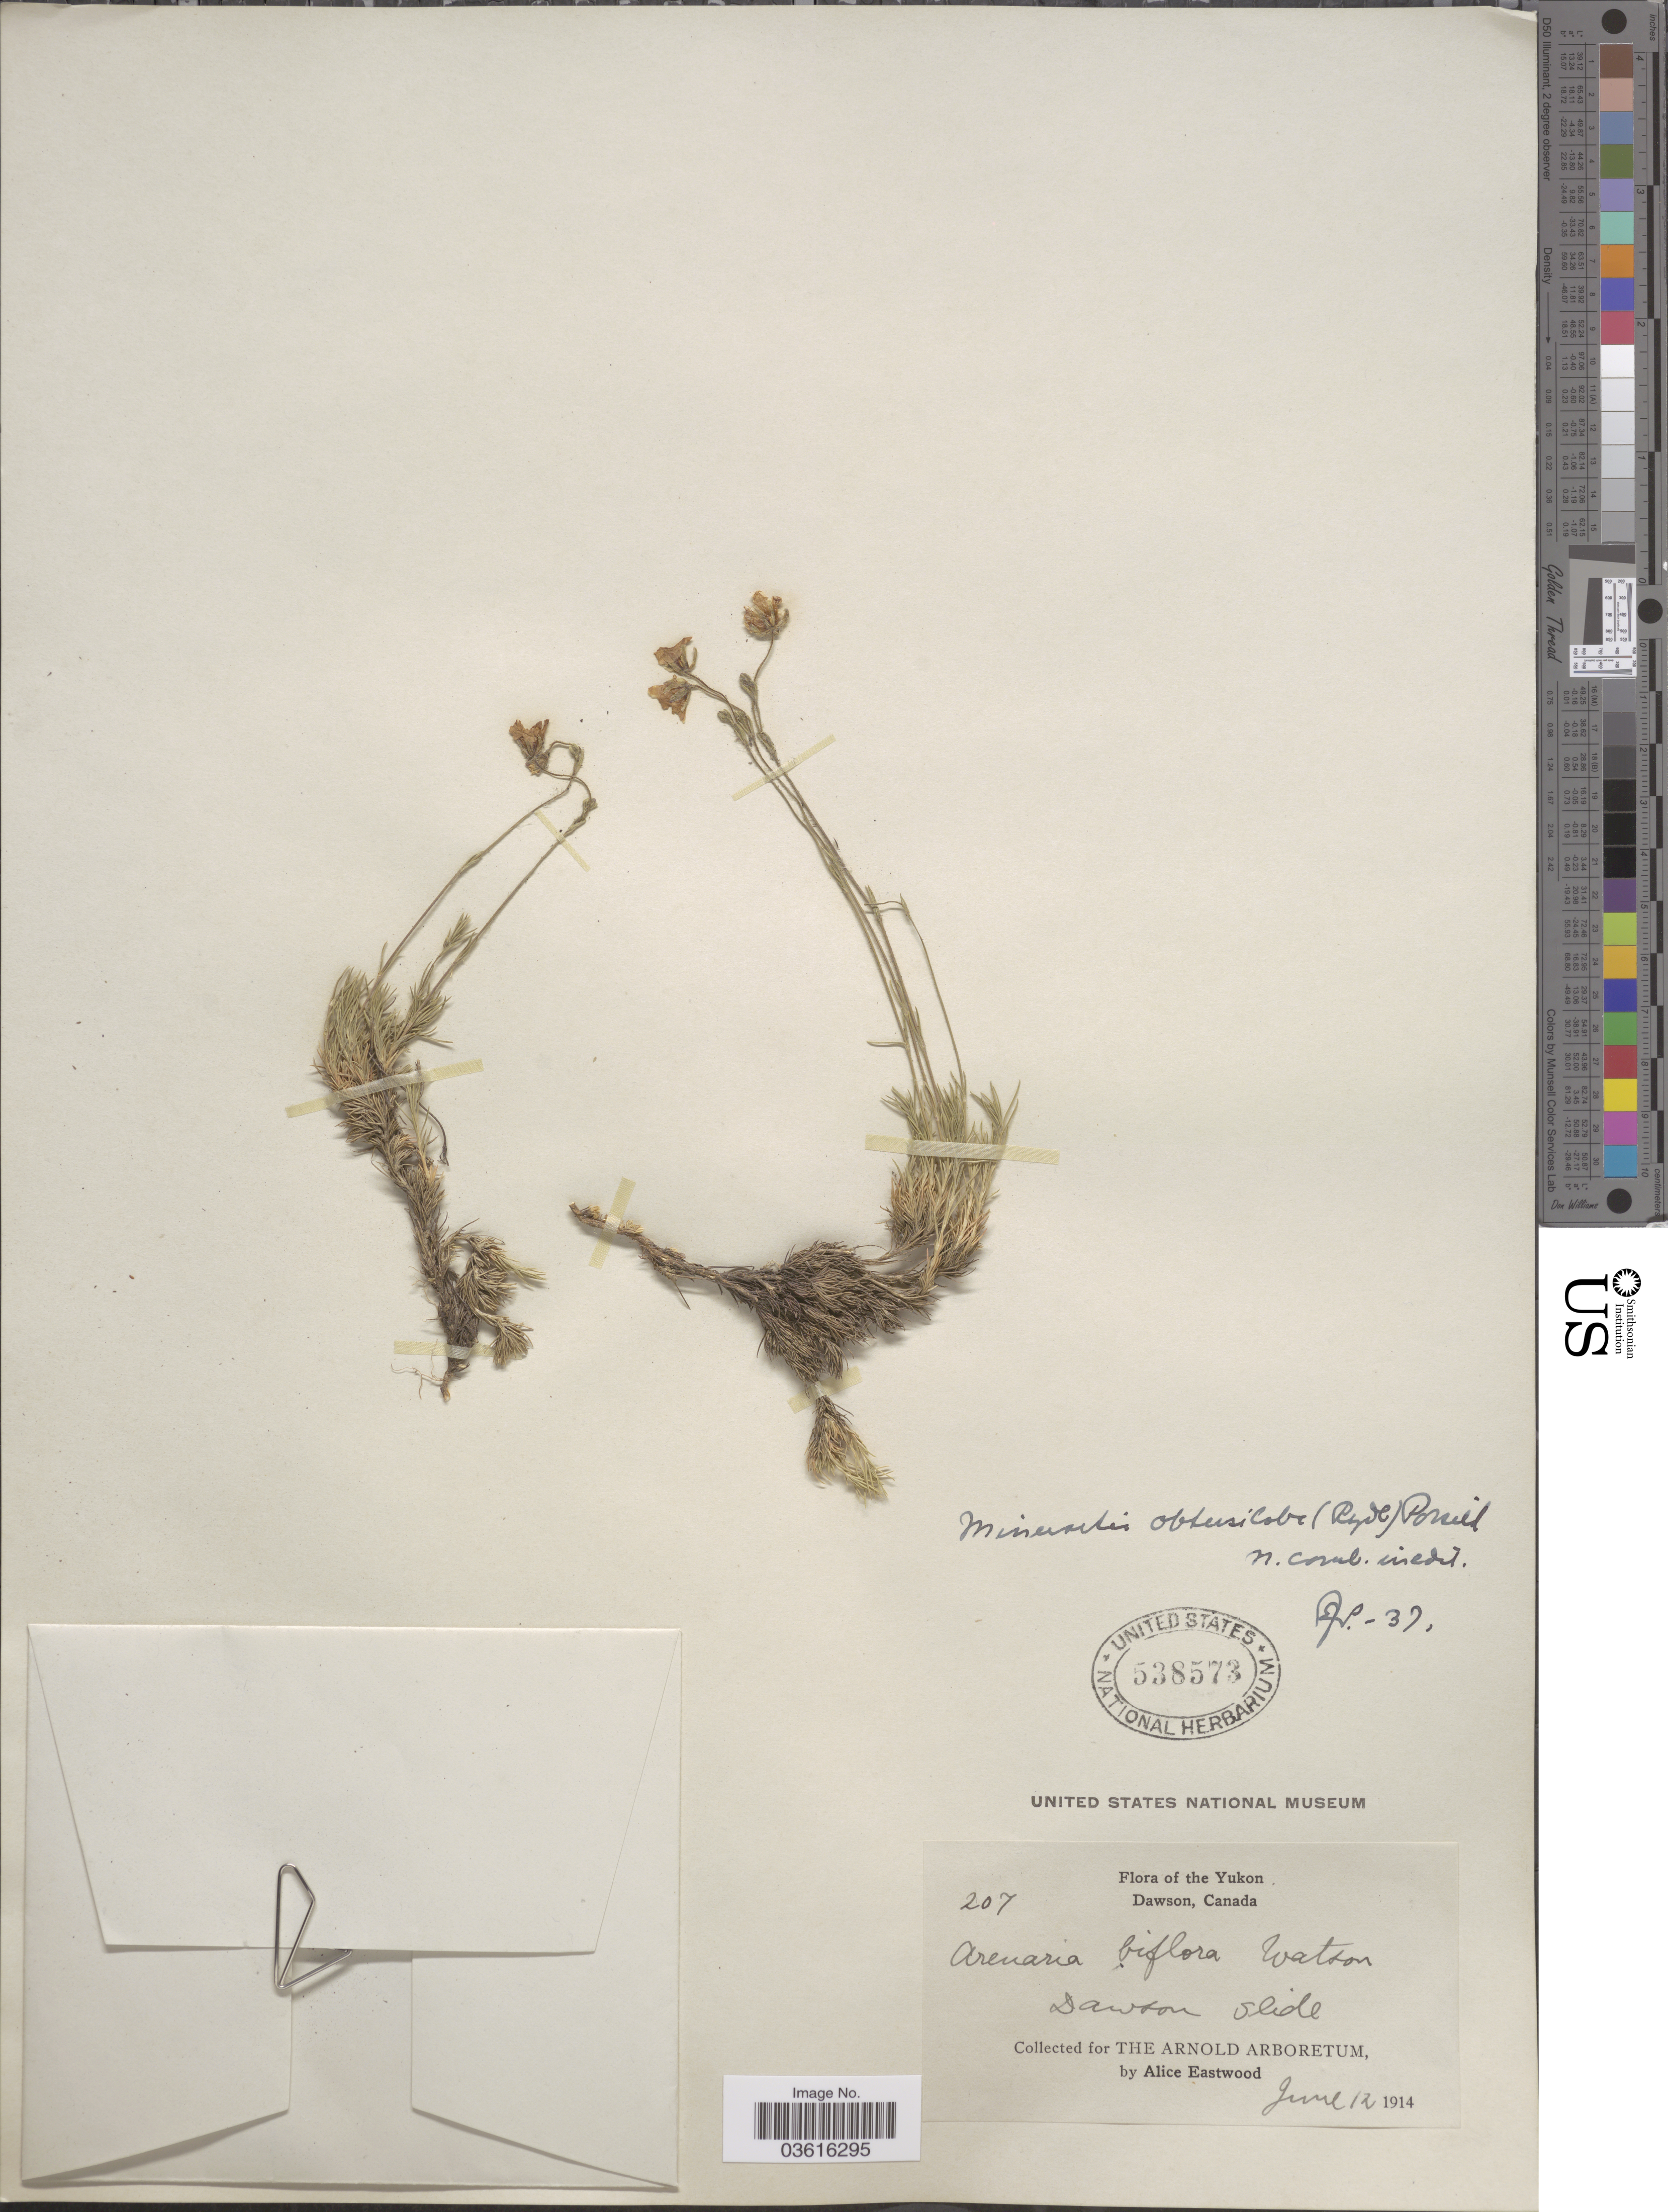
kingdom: Plantae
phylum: Tracheophyta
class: Magnoliopsida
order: Caryophyllales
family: Caryophyllaceae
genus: Cherleria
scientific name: Cherleria yukonensis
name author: (Hultén) A.J. Moore & Dillenb.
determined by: Strong, Mark T., (BOT), Smithsonian Institution - National Museum of Natural History (UNITED STATES)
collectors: A. Eastwood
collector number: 207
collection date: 1914-06-12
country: Canada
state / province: Yukon Territory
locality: The Yukon Dawson. Dawson Slide.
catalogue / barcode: US 538573